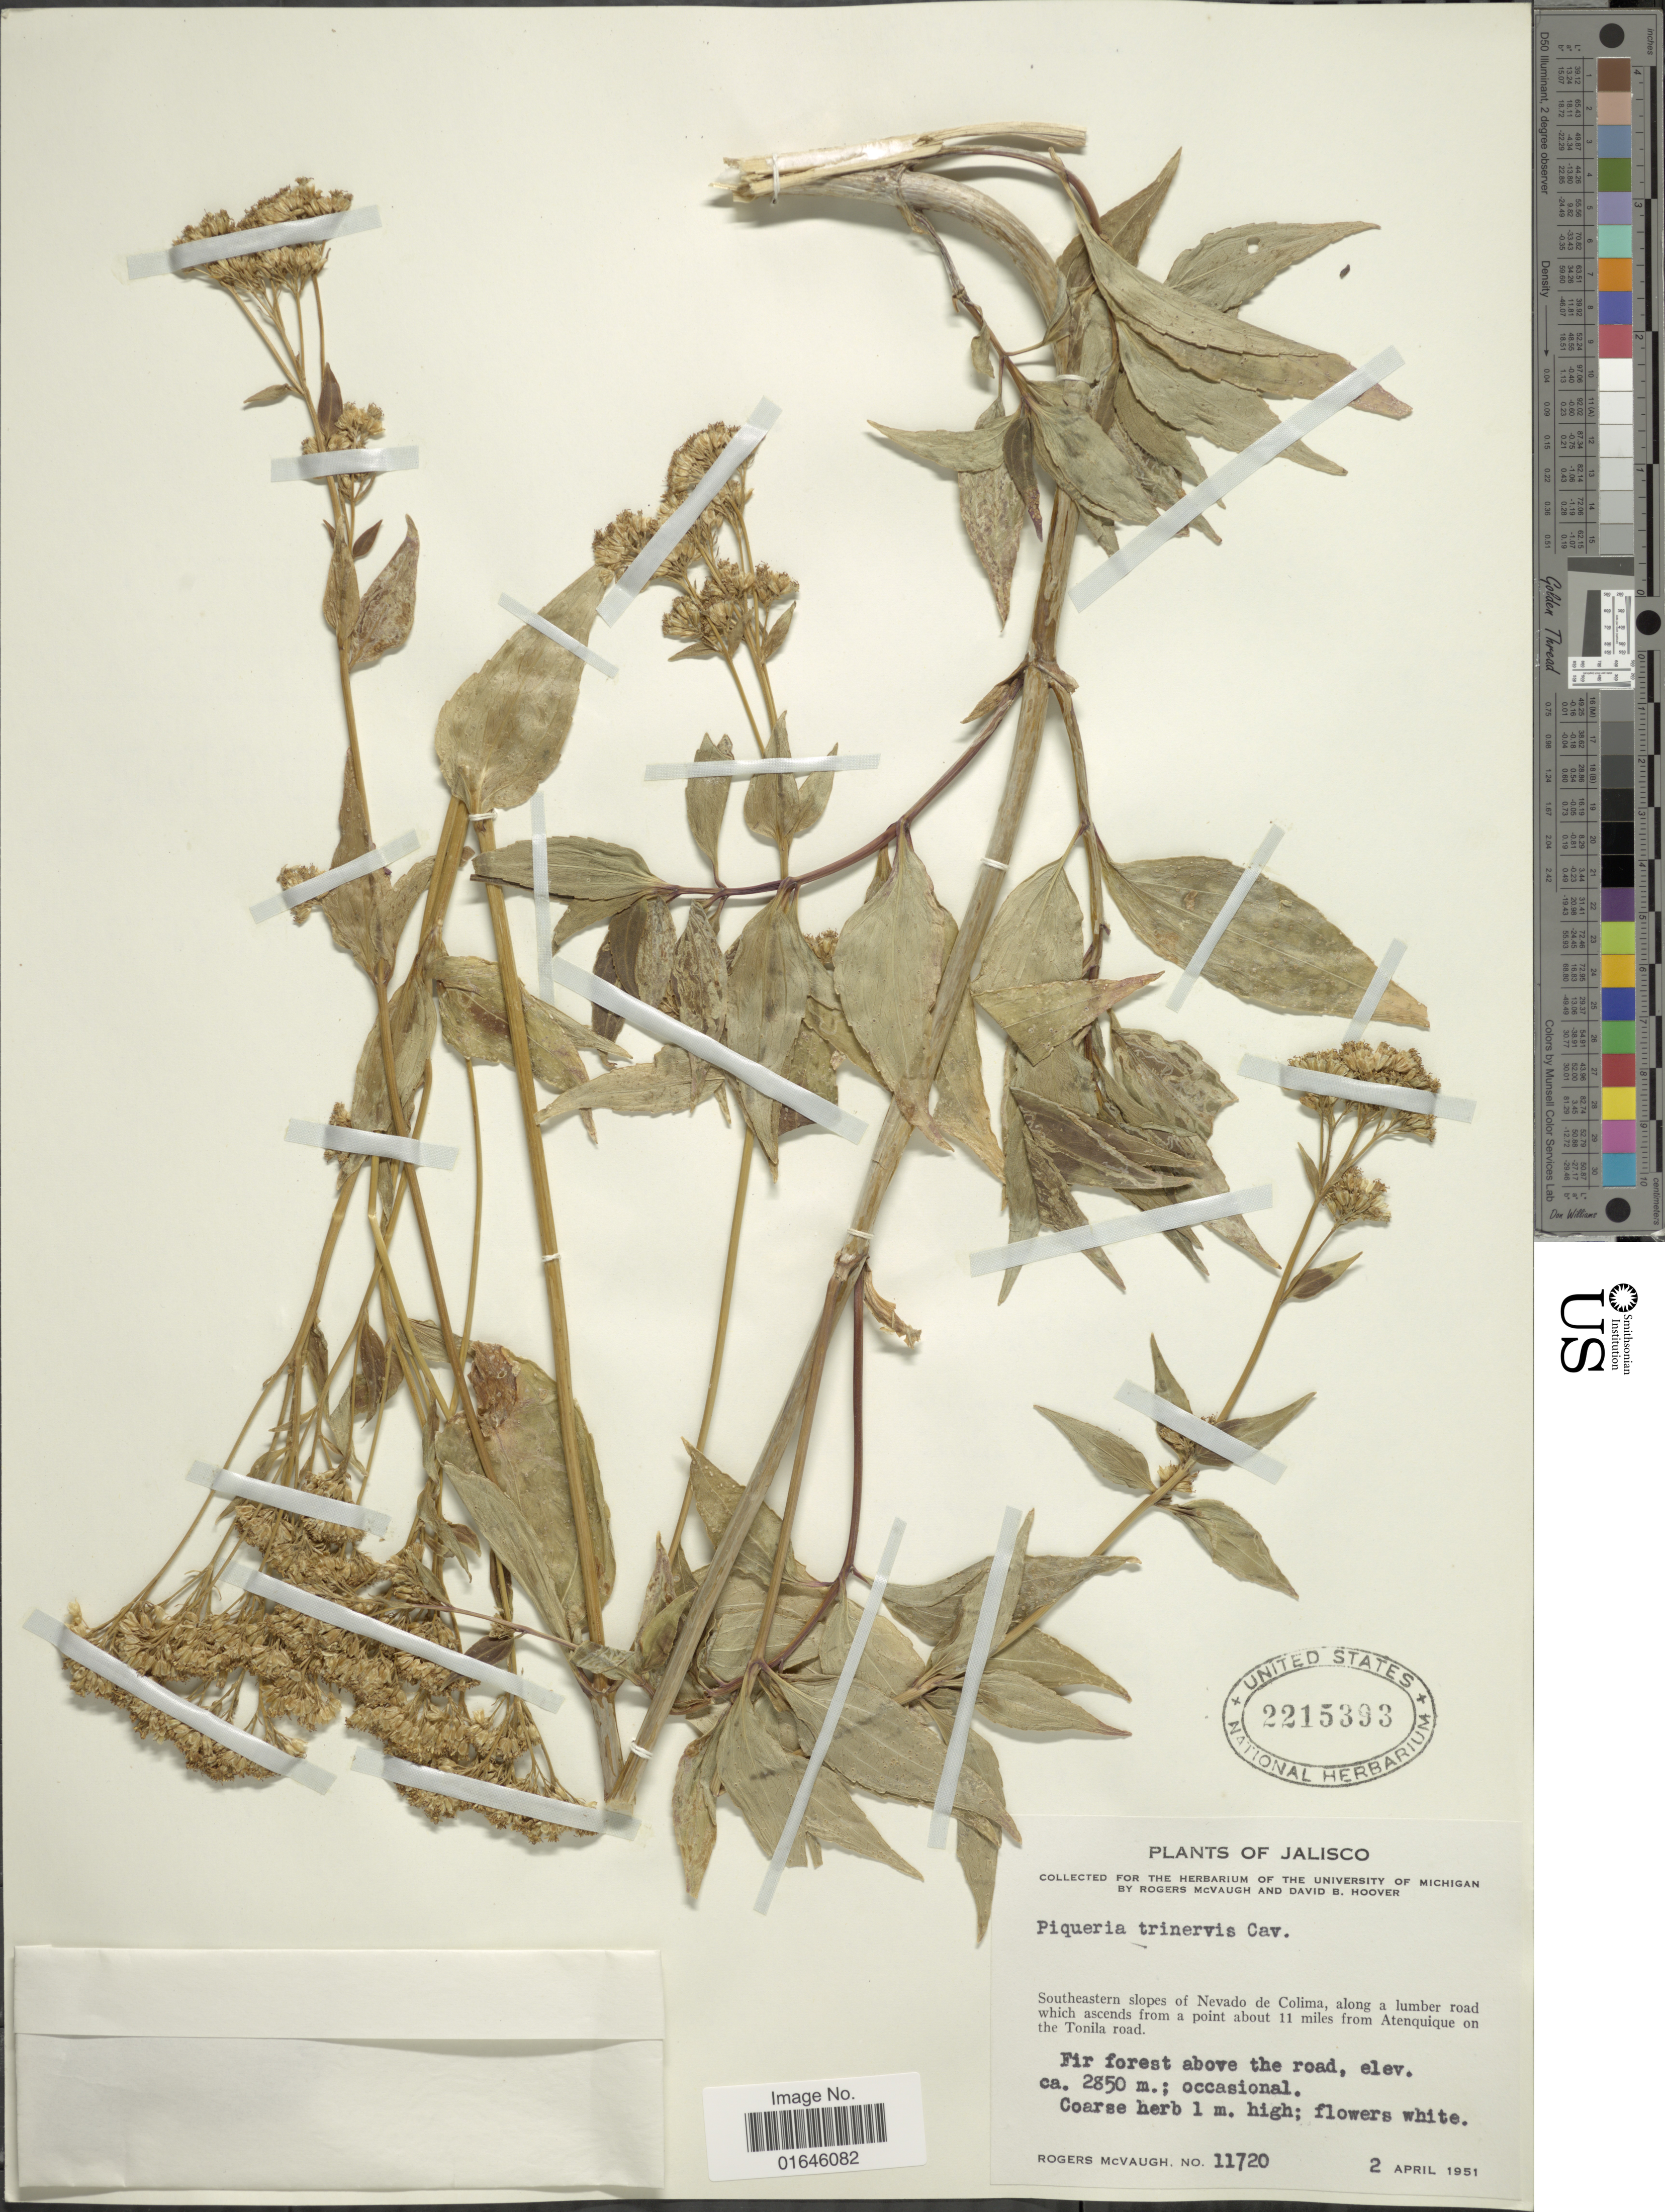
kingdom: Plantae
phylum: Tracheophyta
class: Magnoliopsida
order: Asterales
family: Asteraceae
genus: Piqueria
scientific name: Piqueria trinervia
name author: Cav.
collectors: R. McVaugh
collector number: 11720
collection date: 1951-04-02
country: Mexico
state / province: Jalisco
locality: Southeastern slopes of Nevado de Colima along a lumber road which ascends from a point about 11 miles from Atenquique on the Tonila road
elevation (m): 2850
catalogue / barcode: US 2215393